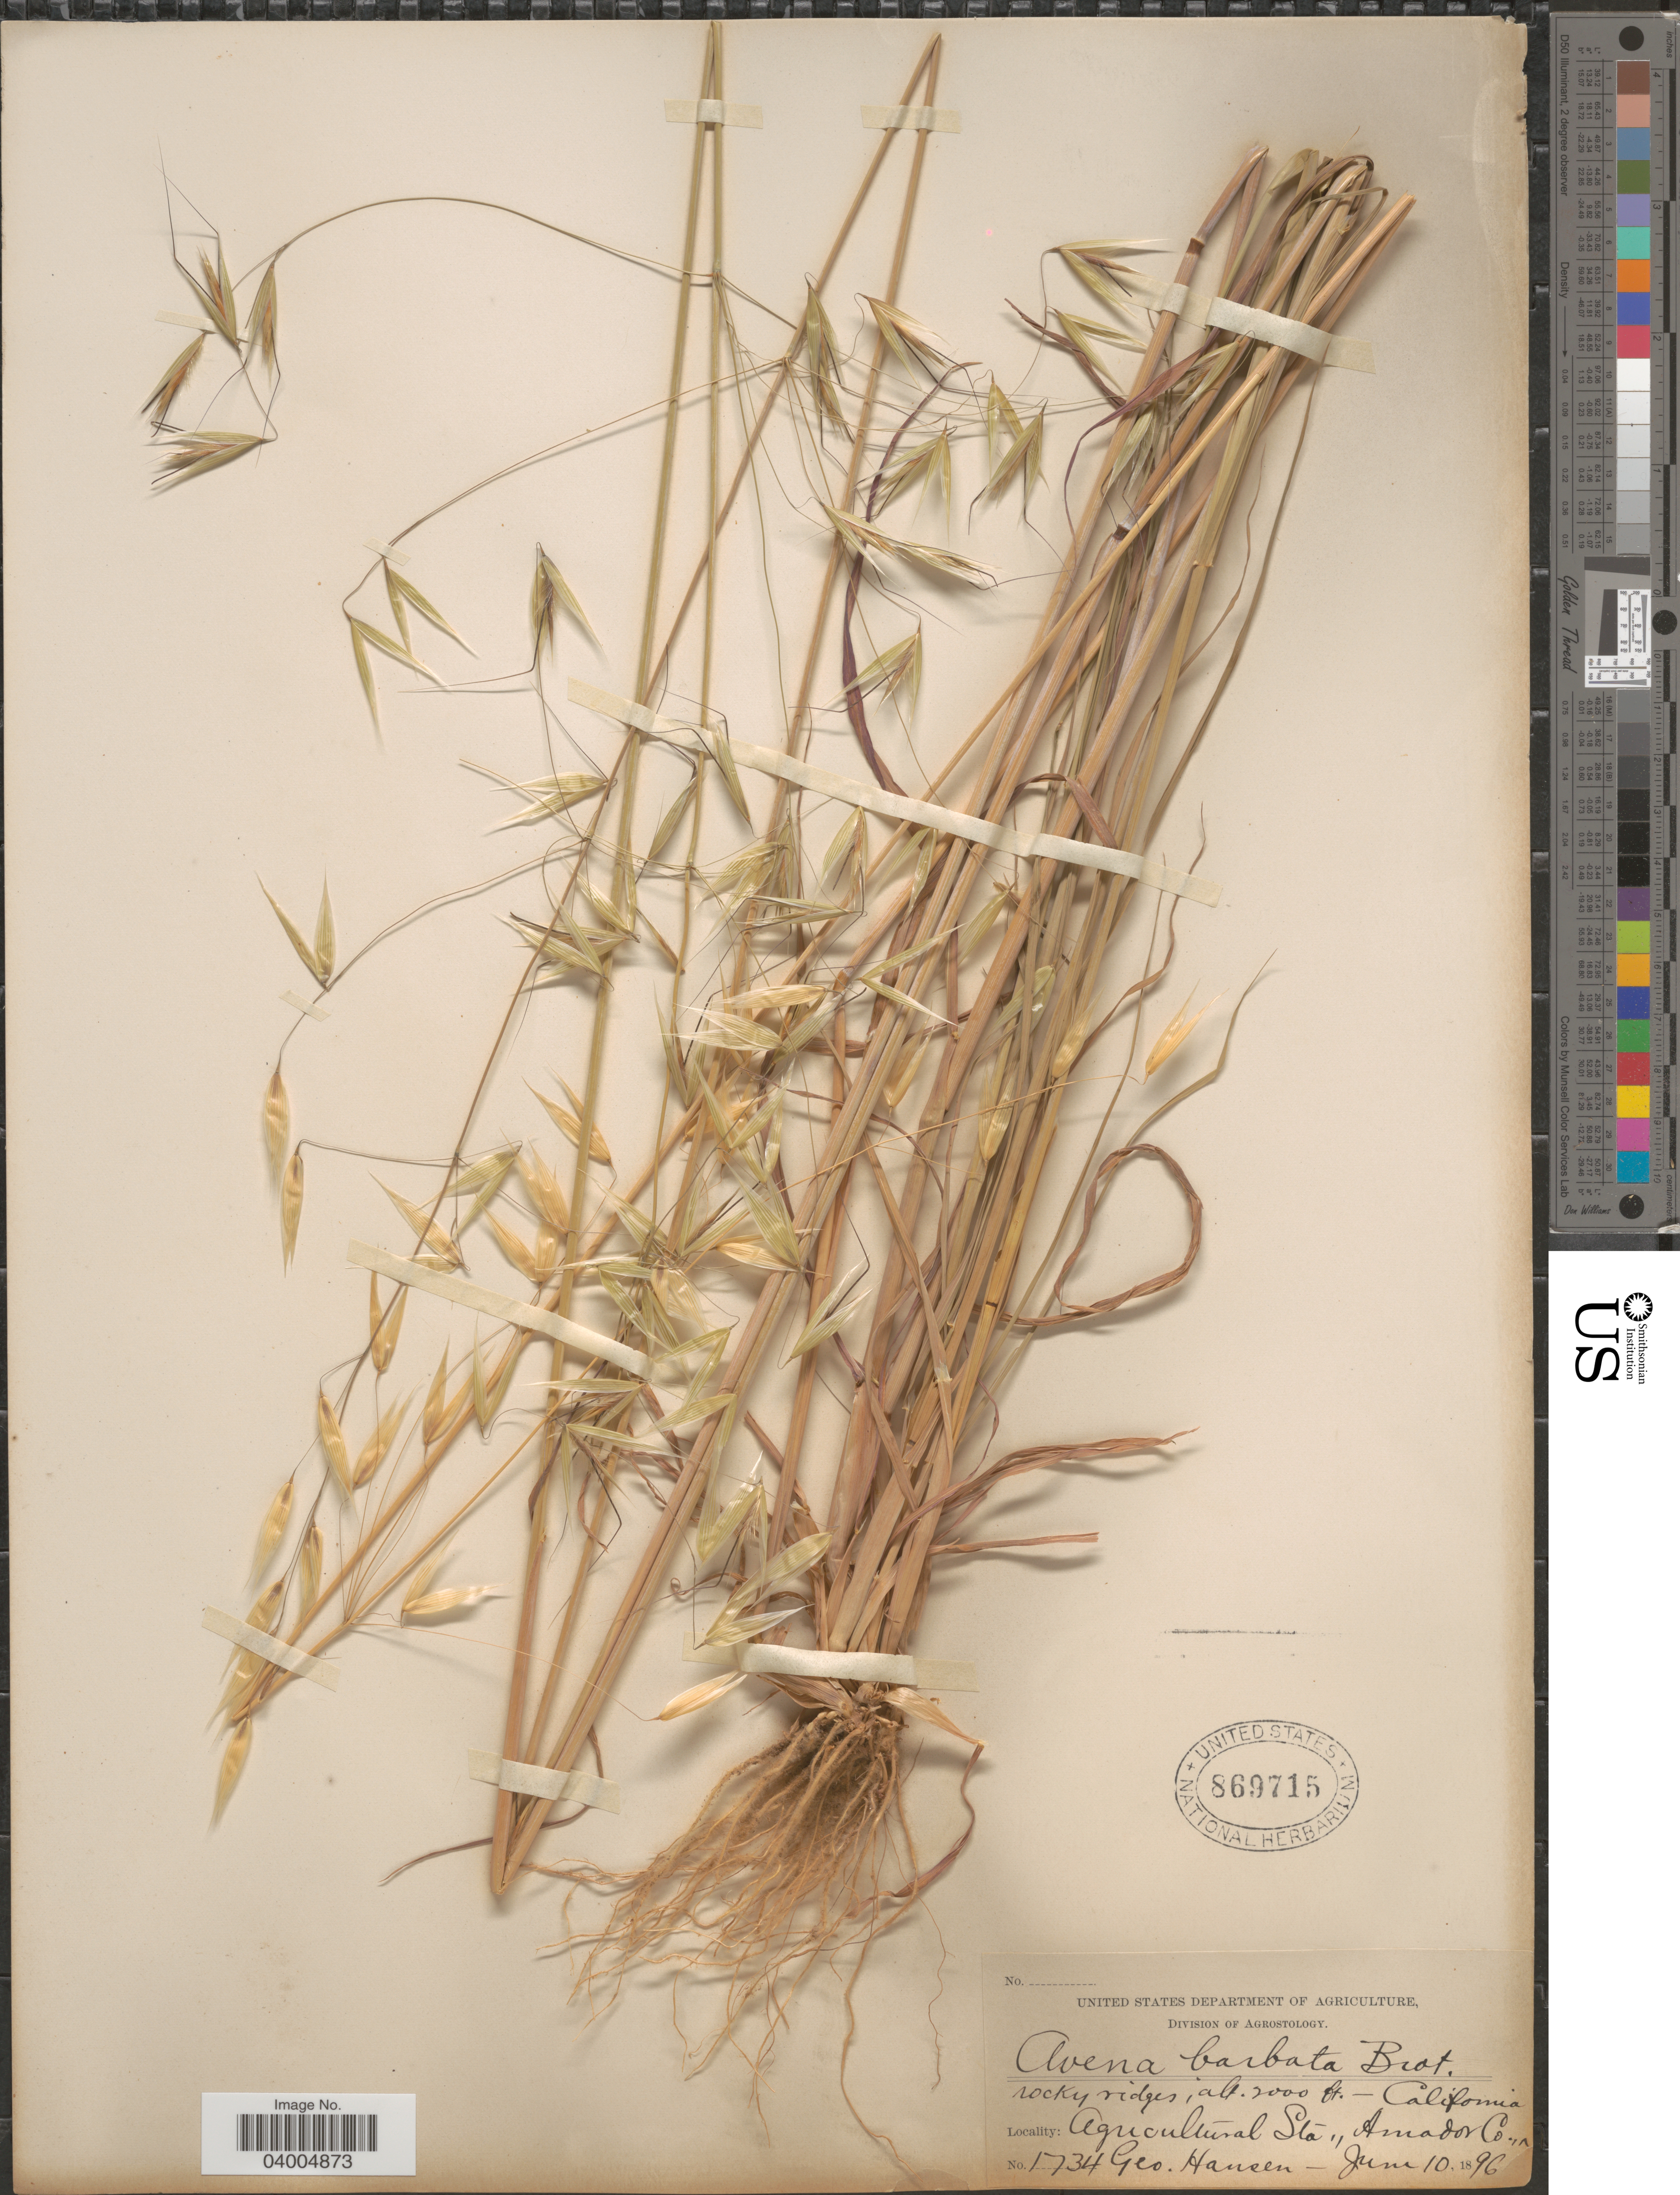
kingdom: Plantae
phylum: Tracheophyta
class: Liliopsida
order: Poales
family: Poaceae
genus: Avena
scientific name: Avena barbata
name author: Pott ex Link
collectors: G. Hansen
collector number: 1734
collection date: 1896-06-10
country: United States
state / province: California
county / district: Amador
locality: Agricultural Sta., Amador Co.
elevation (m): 610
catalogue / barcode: US 869715